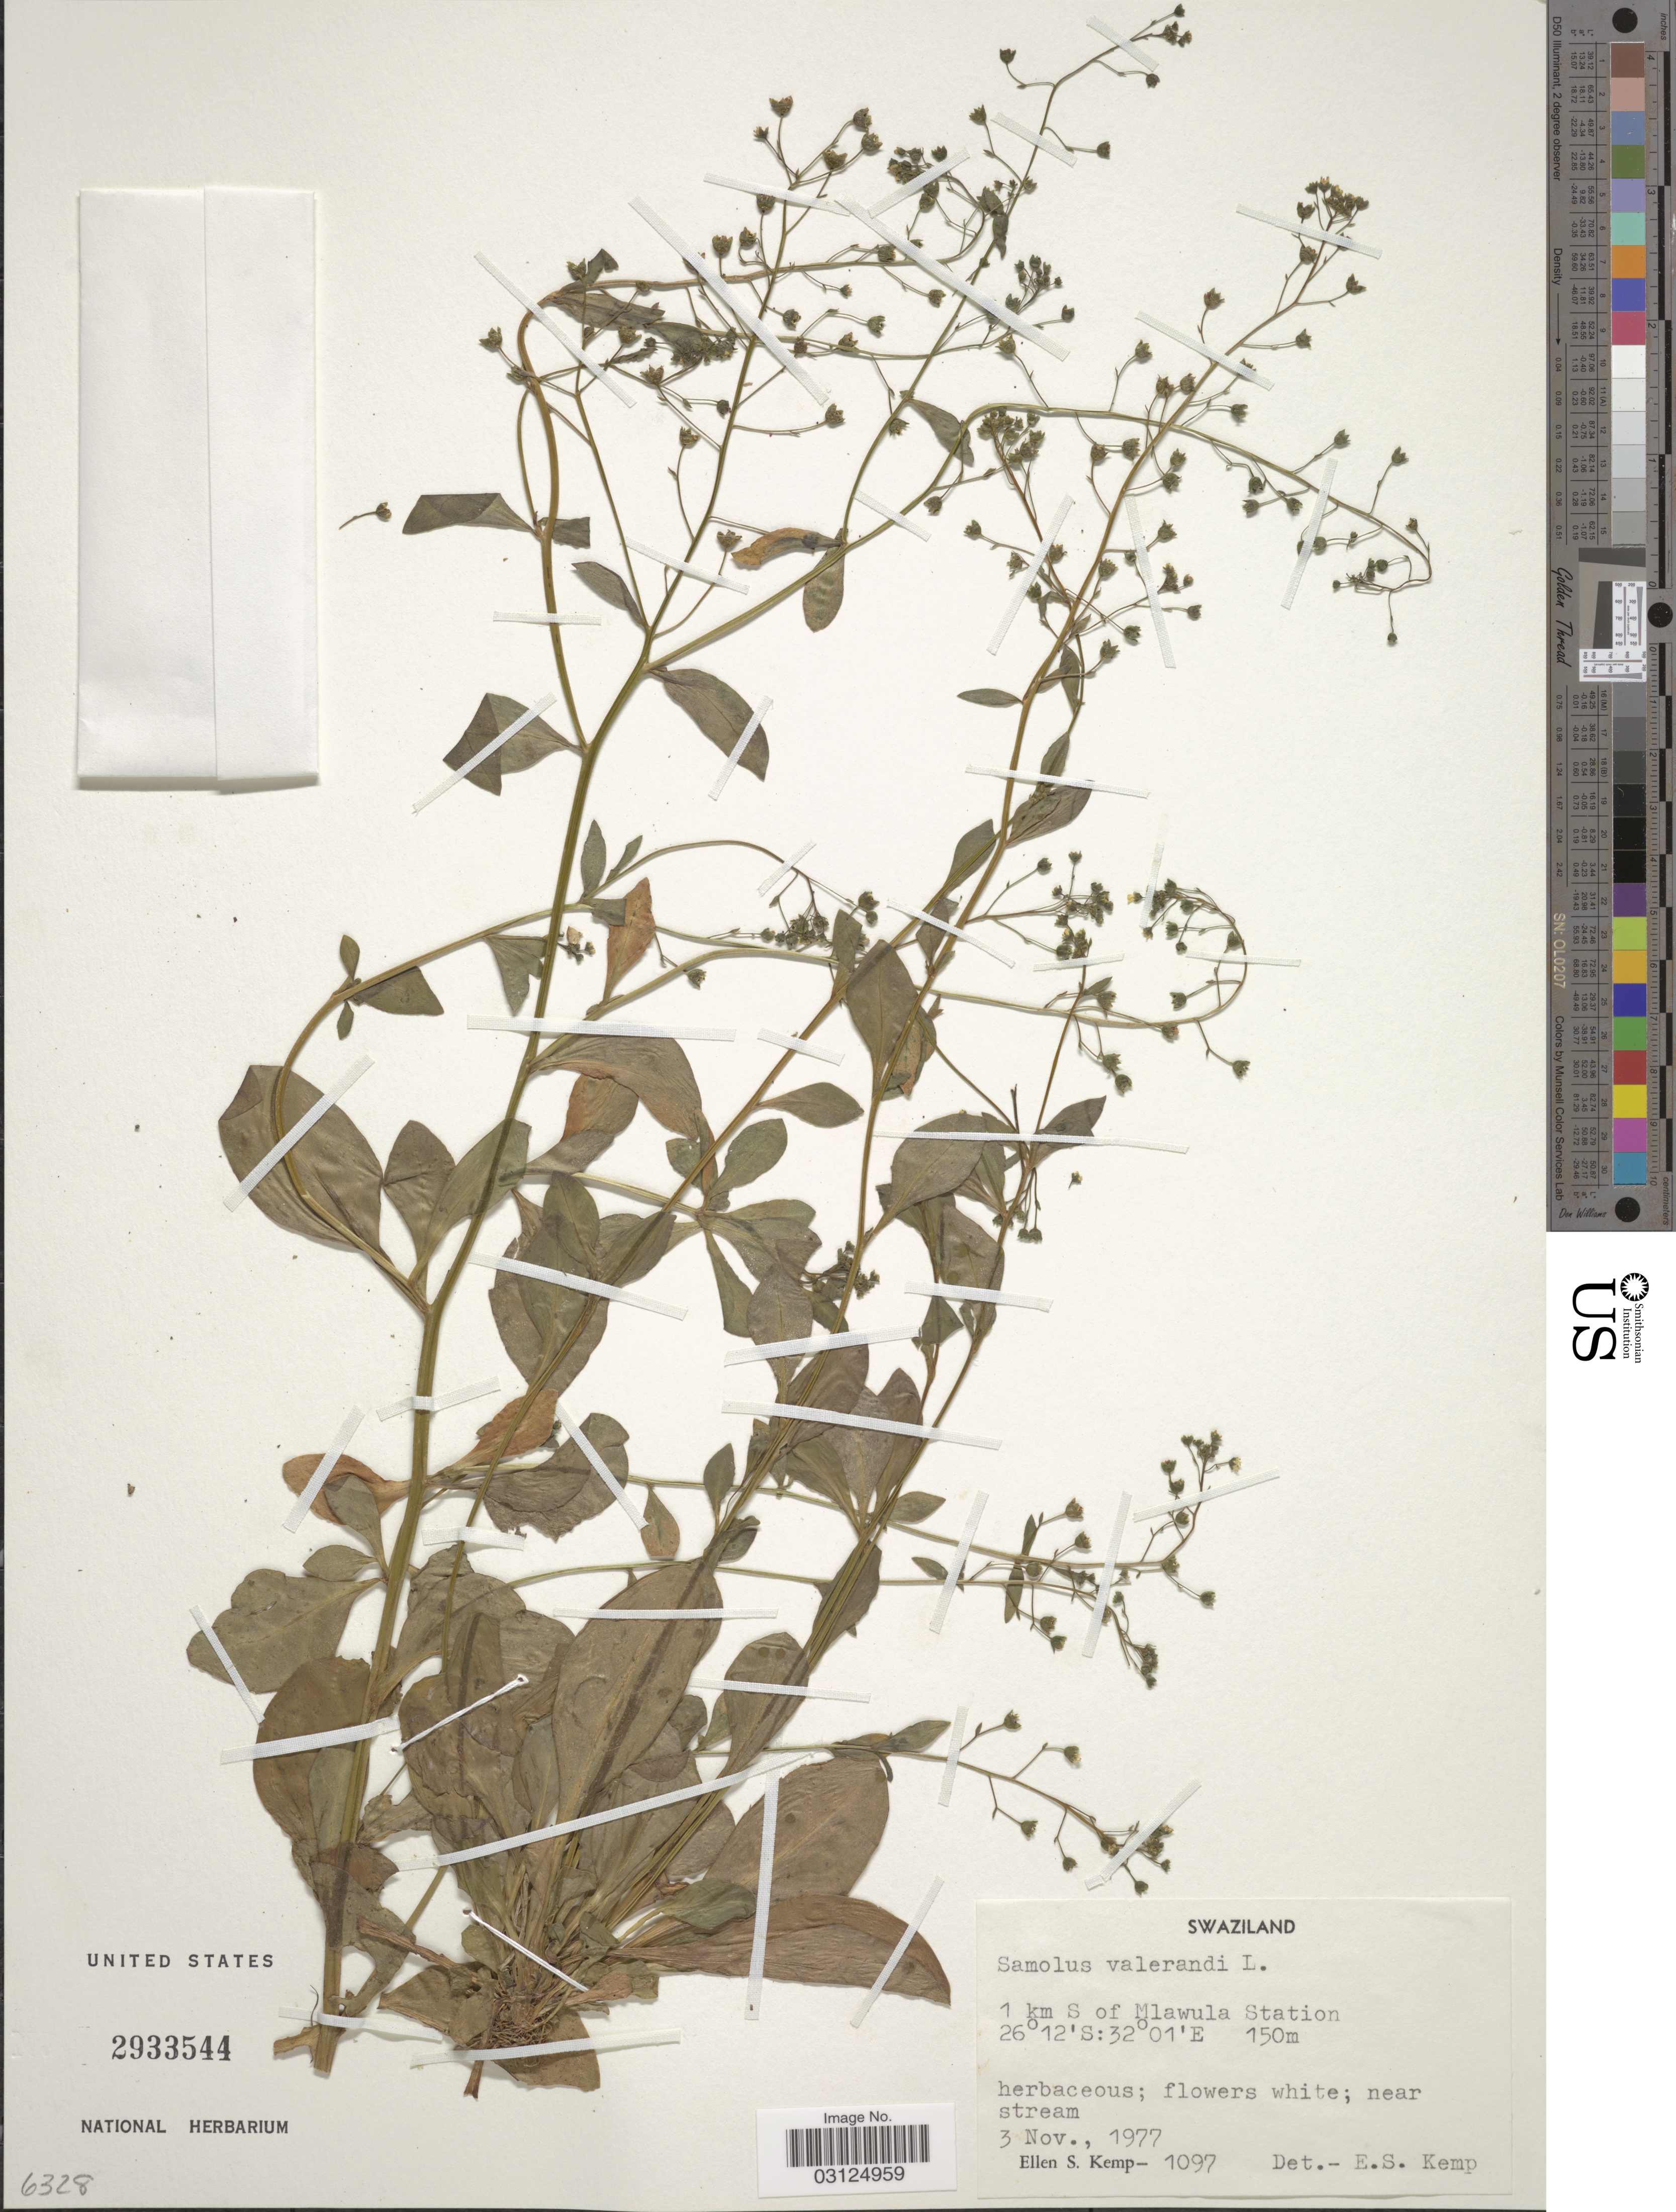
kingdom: Plantae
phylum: Tracheophyta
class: Magnoliopsida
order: Ericales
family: Primulaceae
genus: Samolus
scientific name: Samolus valerandi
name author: L.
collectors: E. S. Kemp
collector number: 1097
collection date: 1977-11-03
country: Eswatini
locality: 1 km S of Mlawula Station.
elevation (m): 150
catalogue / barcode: US 2933544